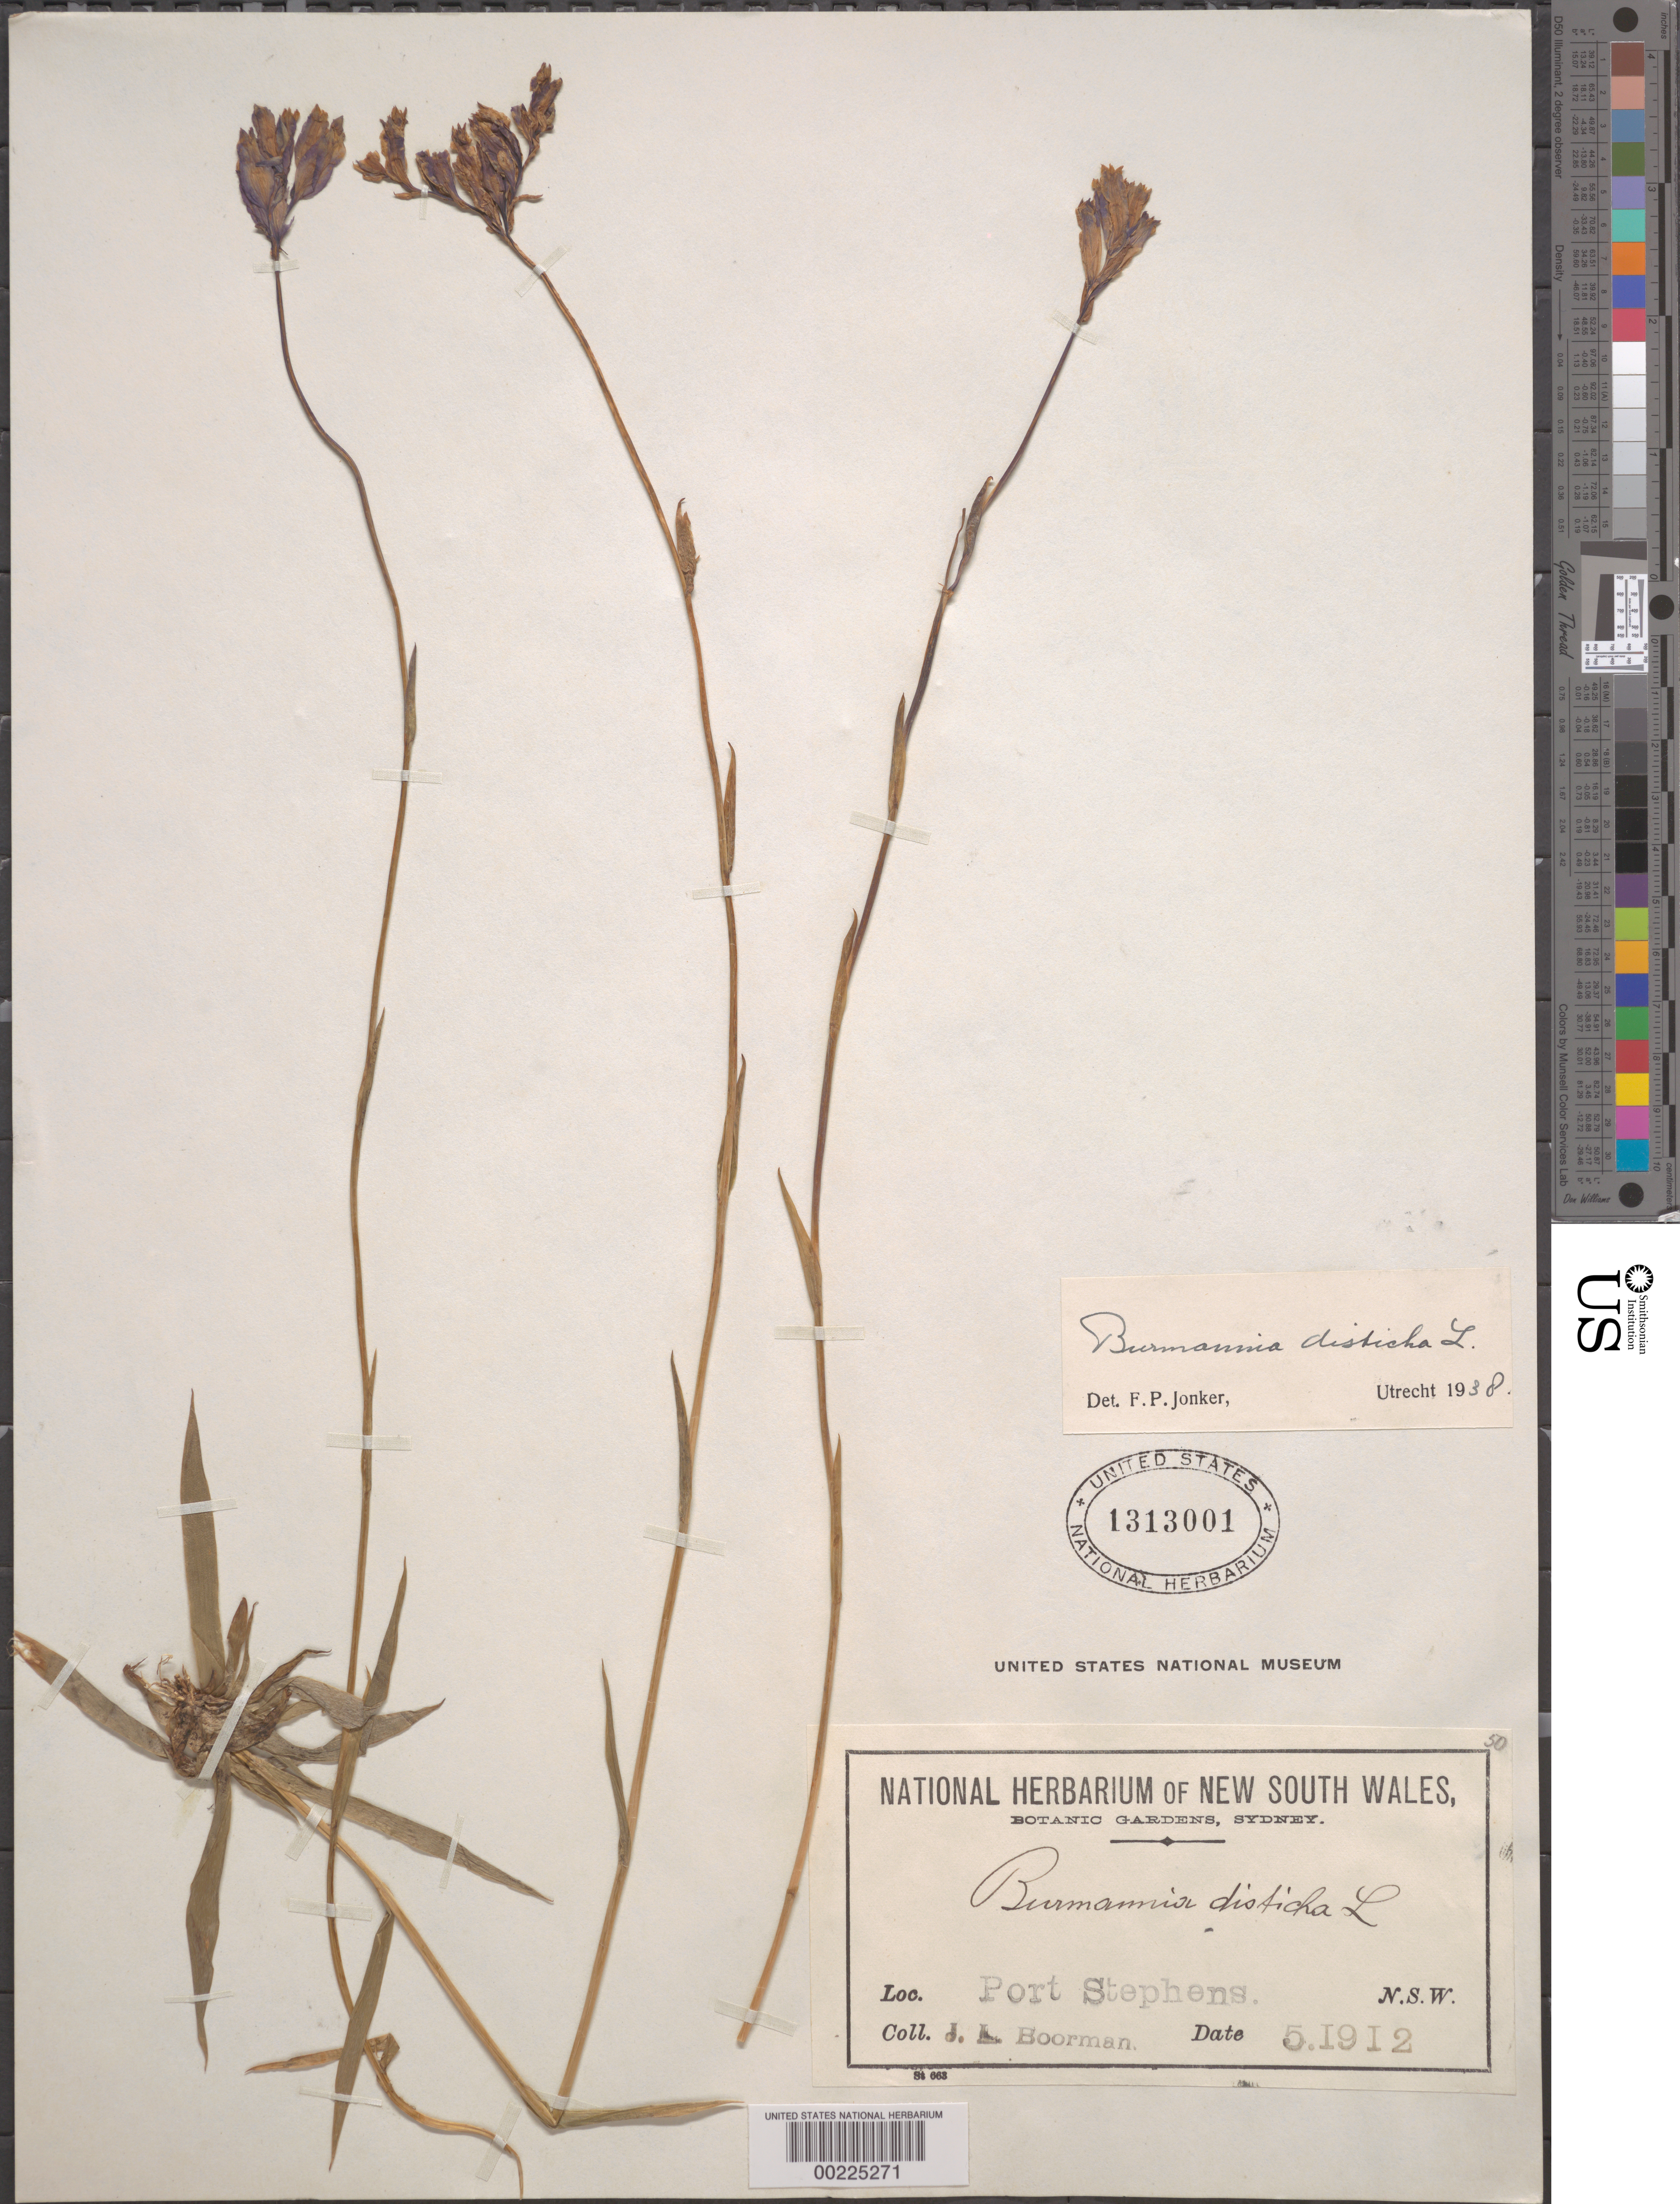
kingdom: Plantae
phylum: Tracheophyta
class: Liliopsida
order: Dioscoreales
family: Burmanniaceae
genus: Burmannia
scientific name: Burmannia disticha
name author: L.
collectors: J. Boorman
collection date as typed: May 1912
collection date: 1912-05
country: Australia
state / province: New South Wales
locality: Port stephens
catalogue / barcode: US 1313001